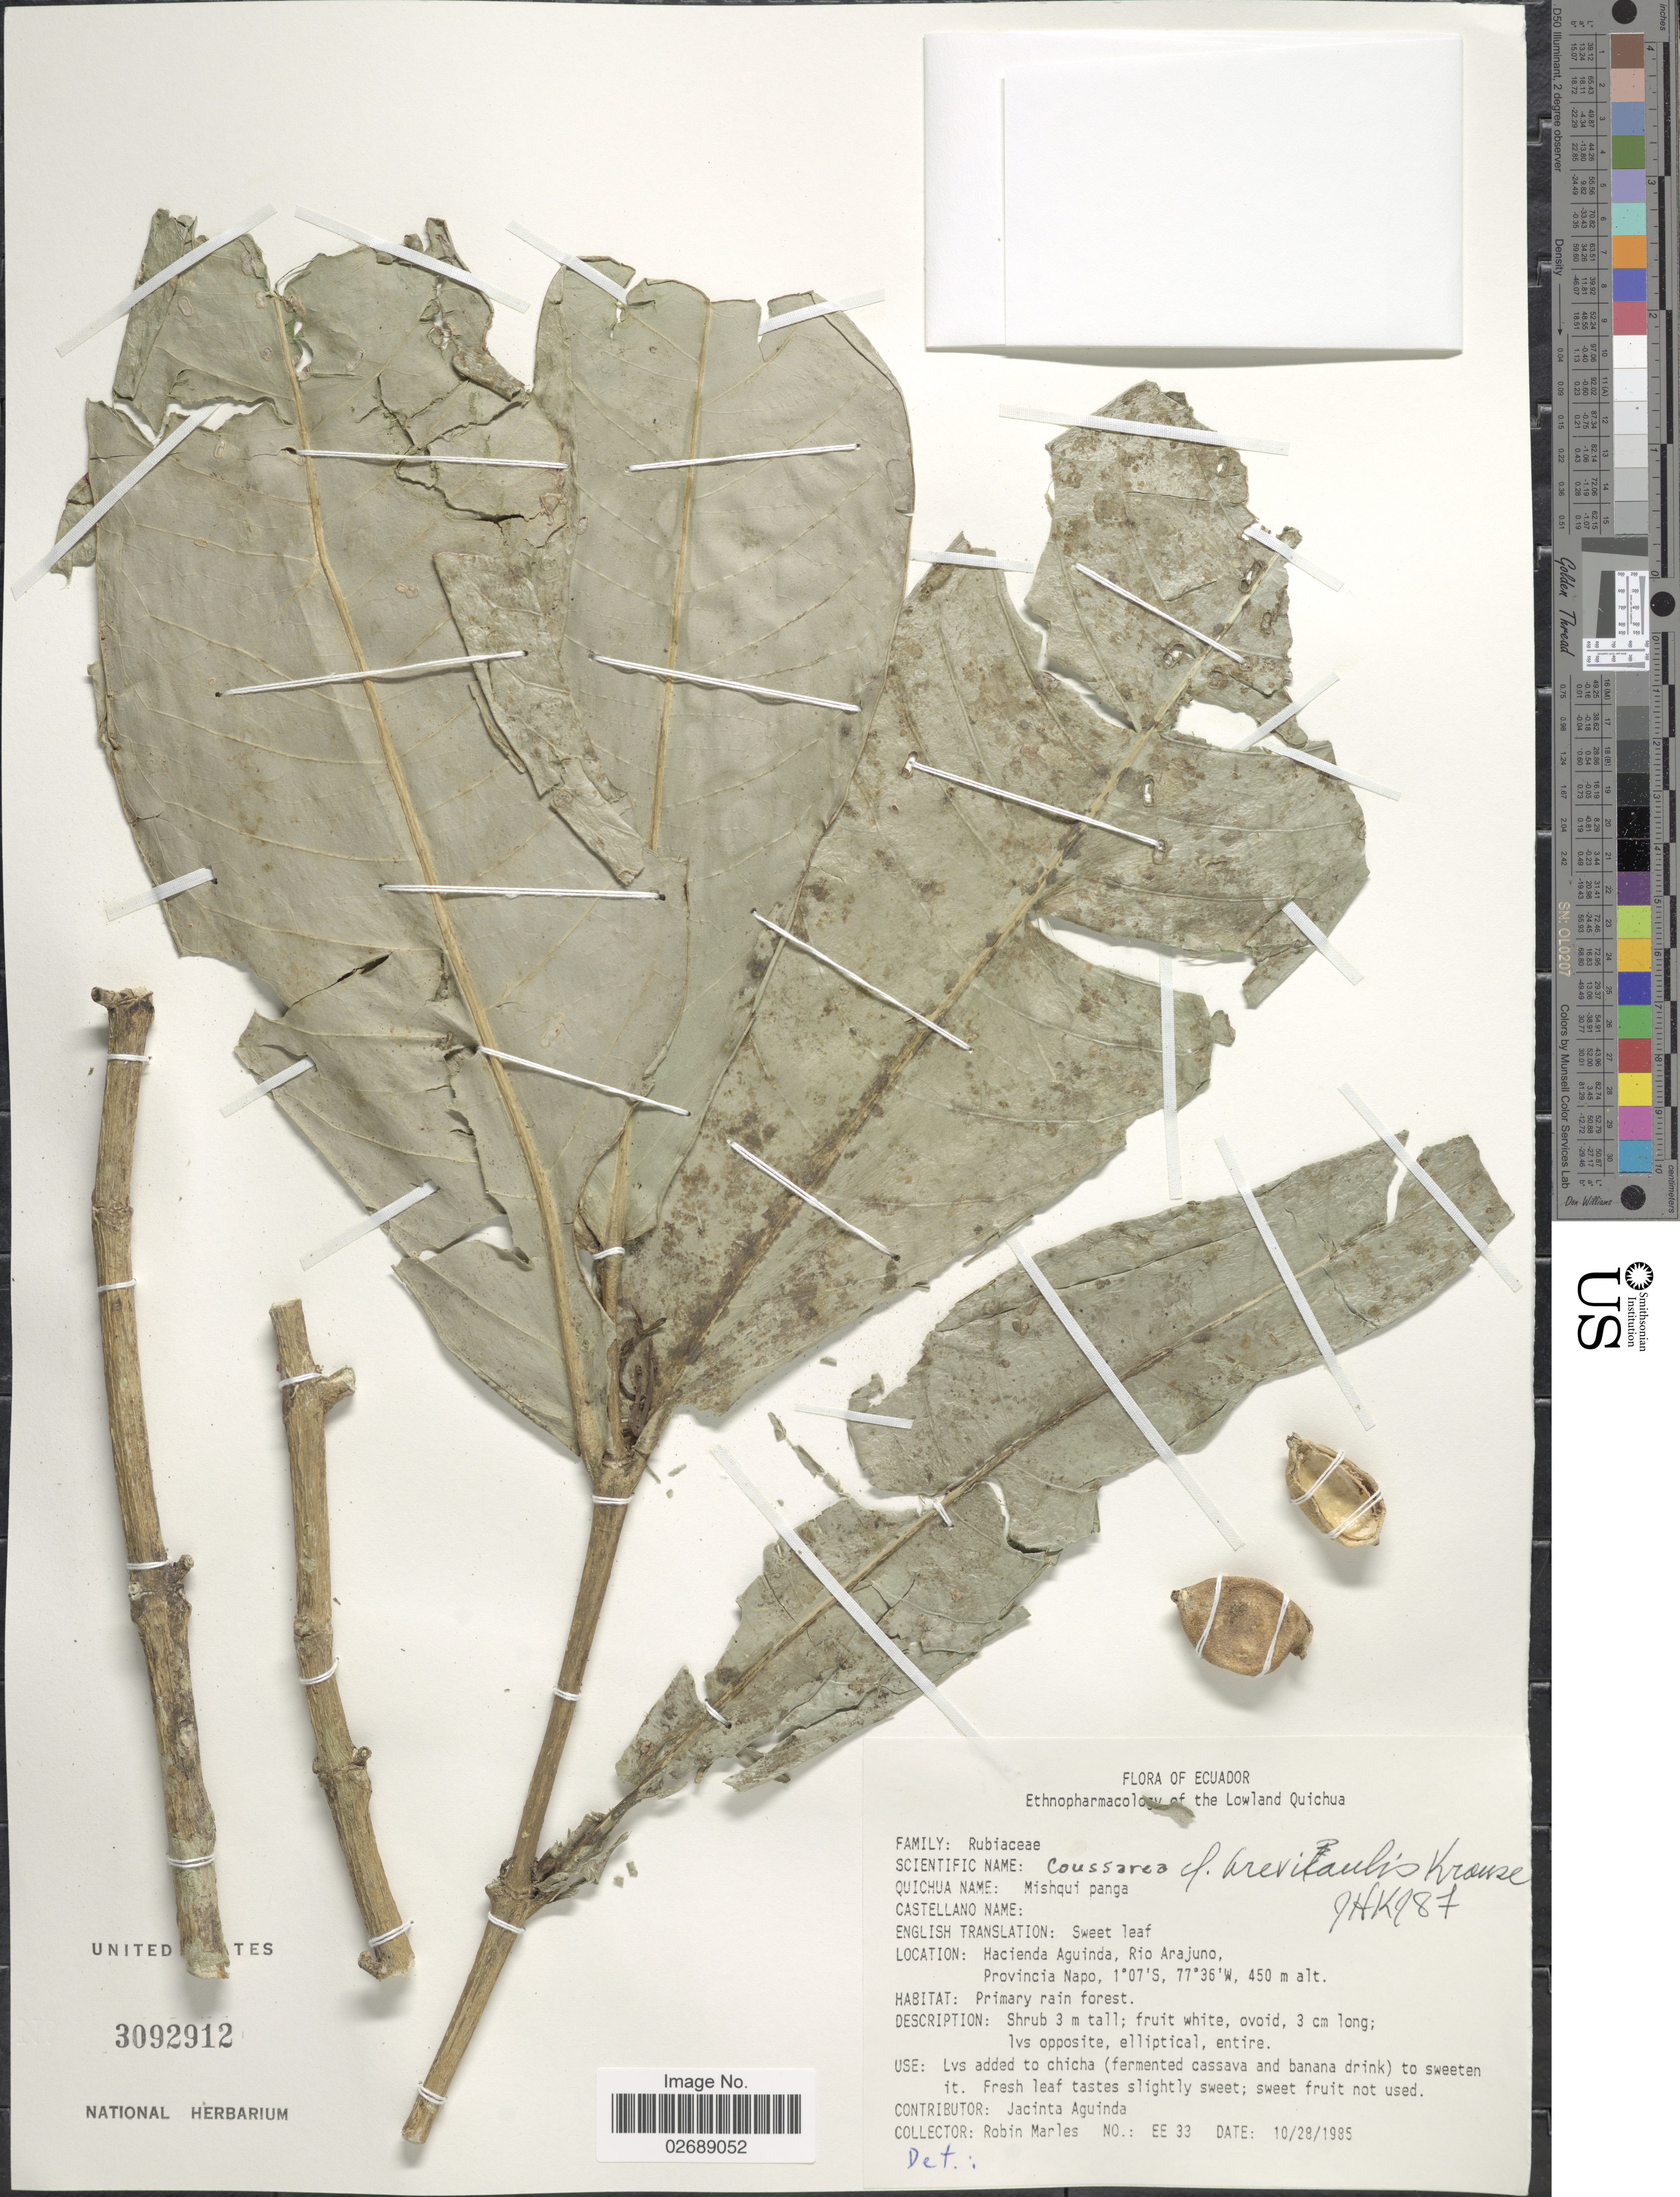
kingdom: Plantae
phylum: Tracheophyta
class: Magnoliopsida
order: Gentianales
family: Rubiaceae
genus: Coussarea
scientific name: Coussarea brevicaulis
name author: K. Krause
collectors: R. Marles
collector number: EE33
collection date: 1985-10-28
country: Ecuador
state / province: Napo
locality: Hacienda Aguinda, Rio Arajuno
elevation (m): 450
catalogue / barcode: US 3092912